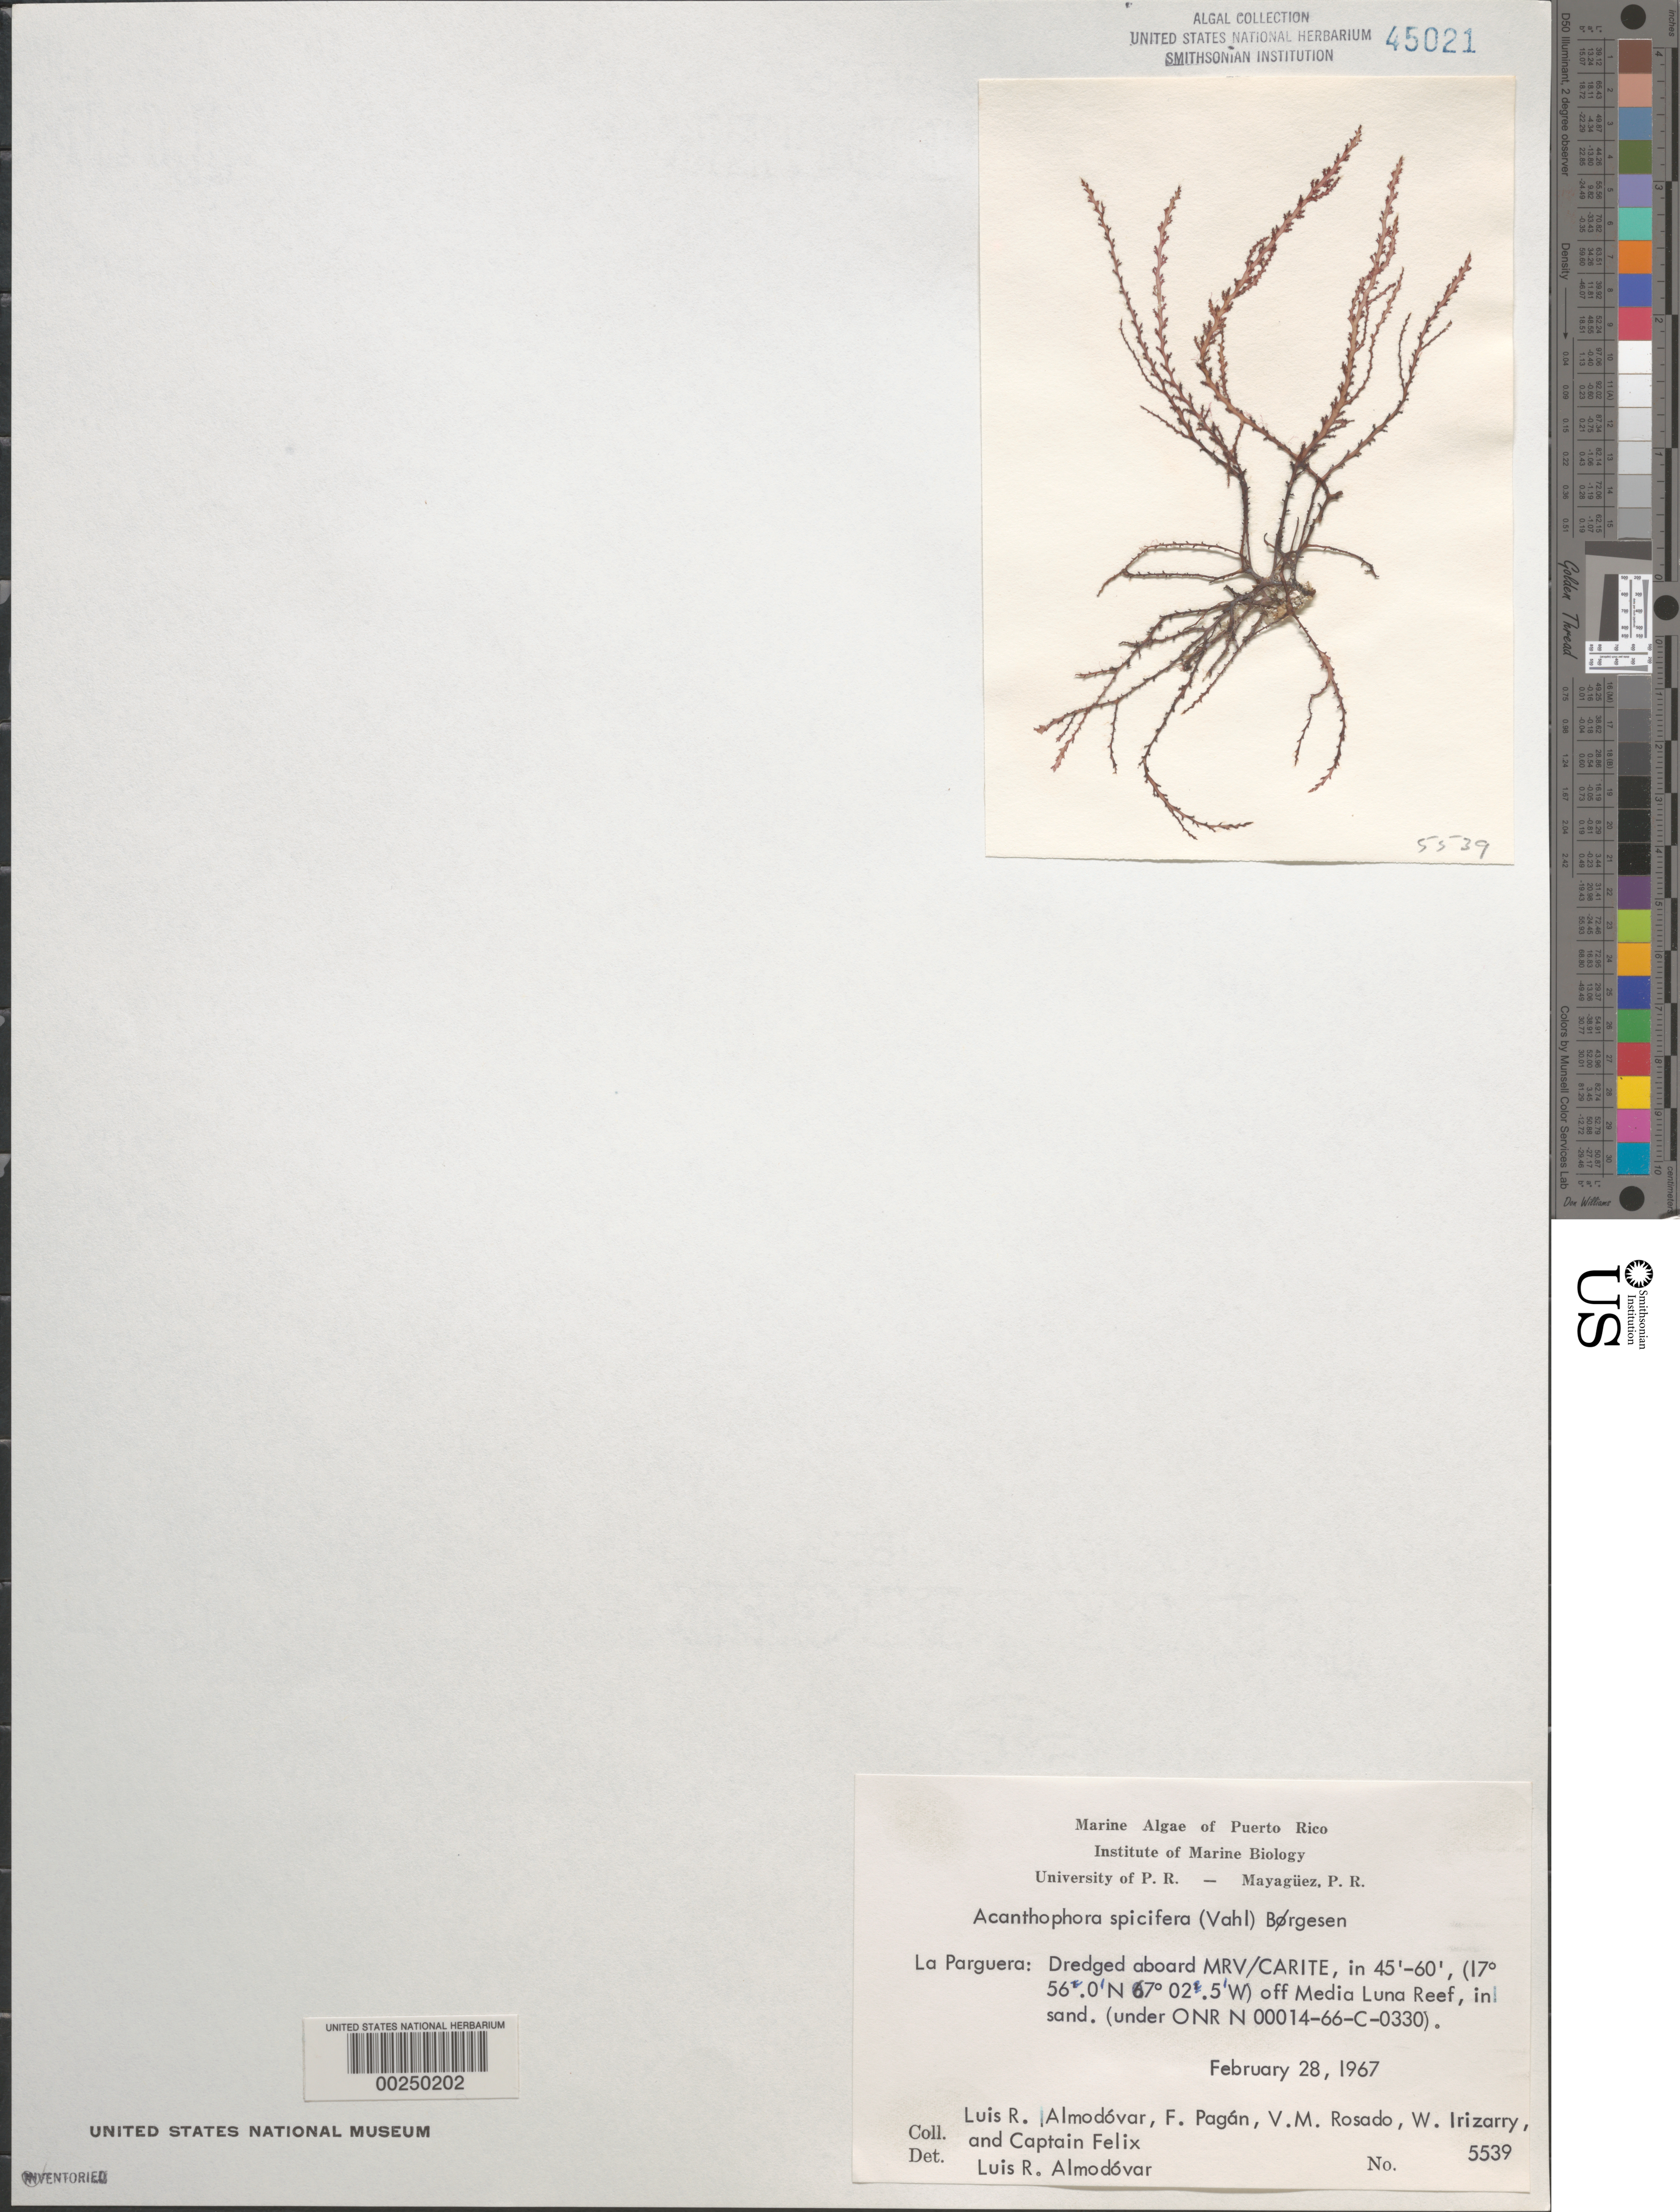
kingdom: Plantae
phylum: Rhodophyta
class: Florideophyceae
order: Ceramiales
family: Rhodomelaceae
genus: Acanthophora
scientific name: Acanthophora spicifera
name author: (Vahl) Børgesen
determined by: Almodovar, L. R.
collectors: L. Almodovar, F. Pagan, V. Rosado, W. Irizarry & C. Felix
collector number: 5539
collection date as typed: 28 Feb 1967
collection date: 1967-02-28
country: Puerto Rico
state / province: Lajas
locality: La Parguera, off Media Luna Reef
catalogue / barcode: US 45021